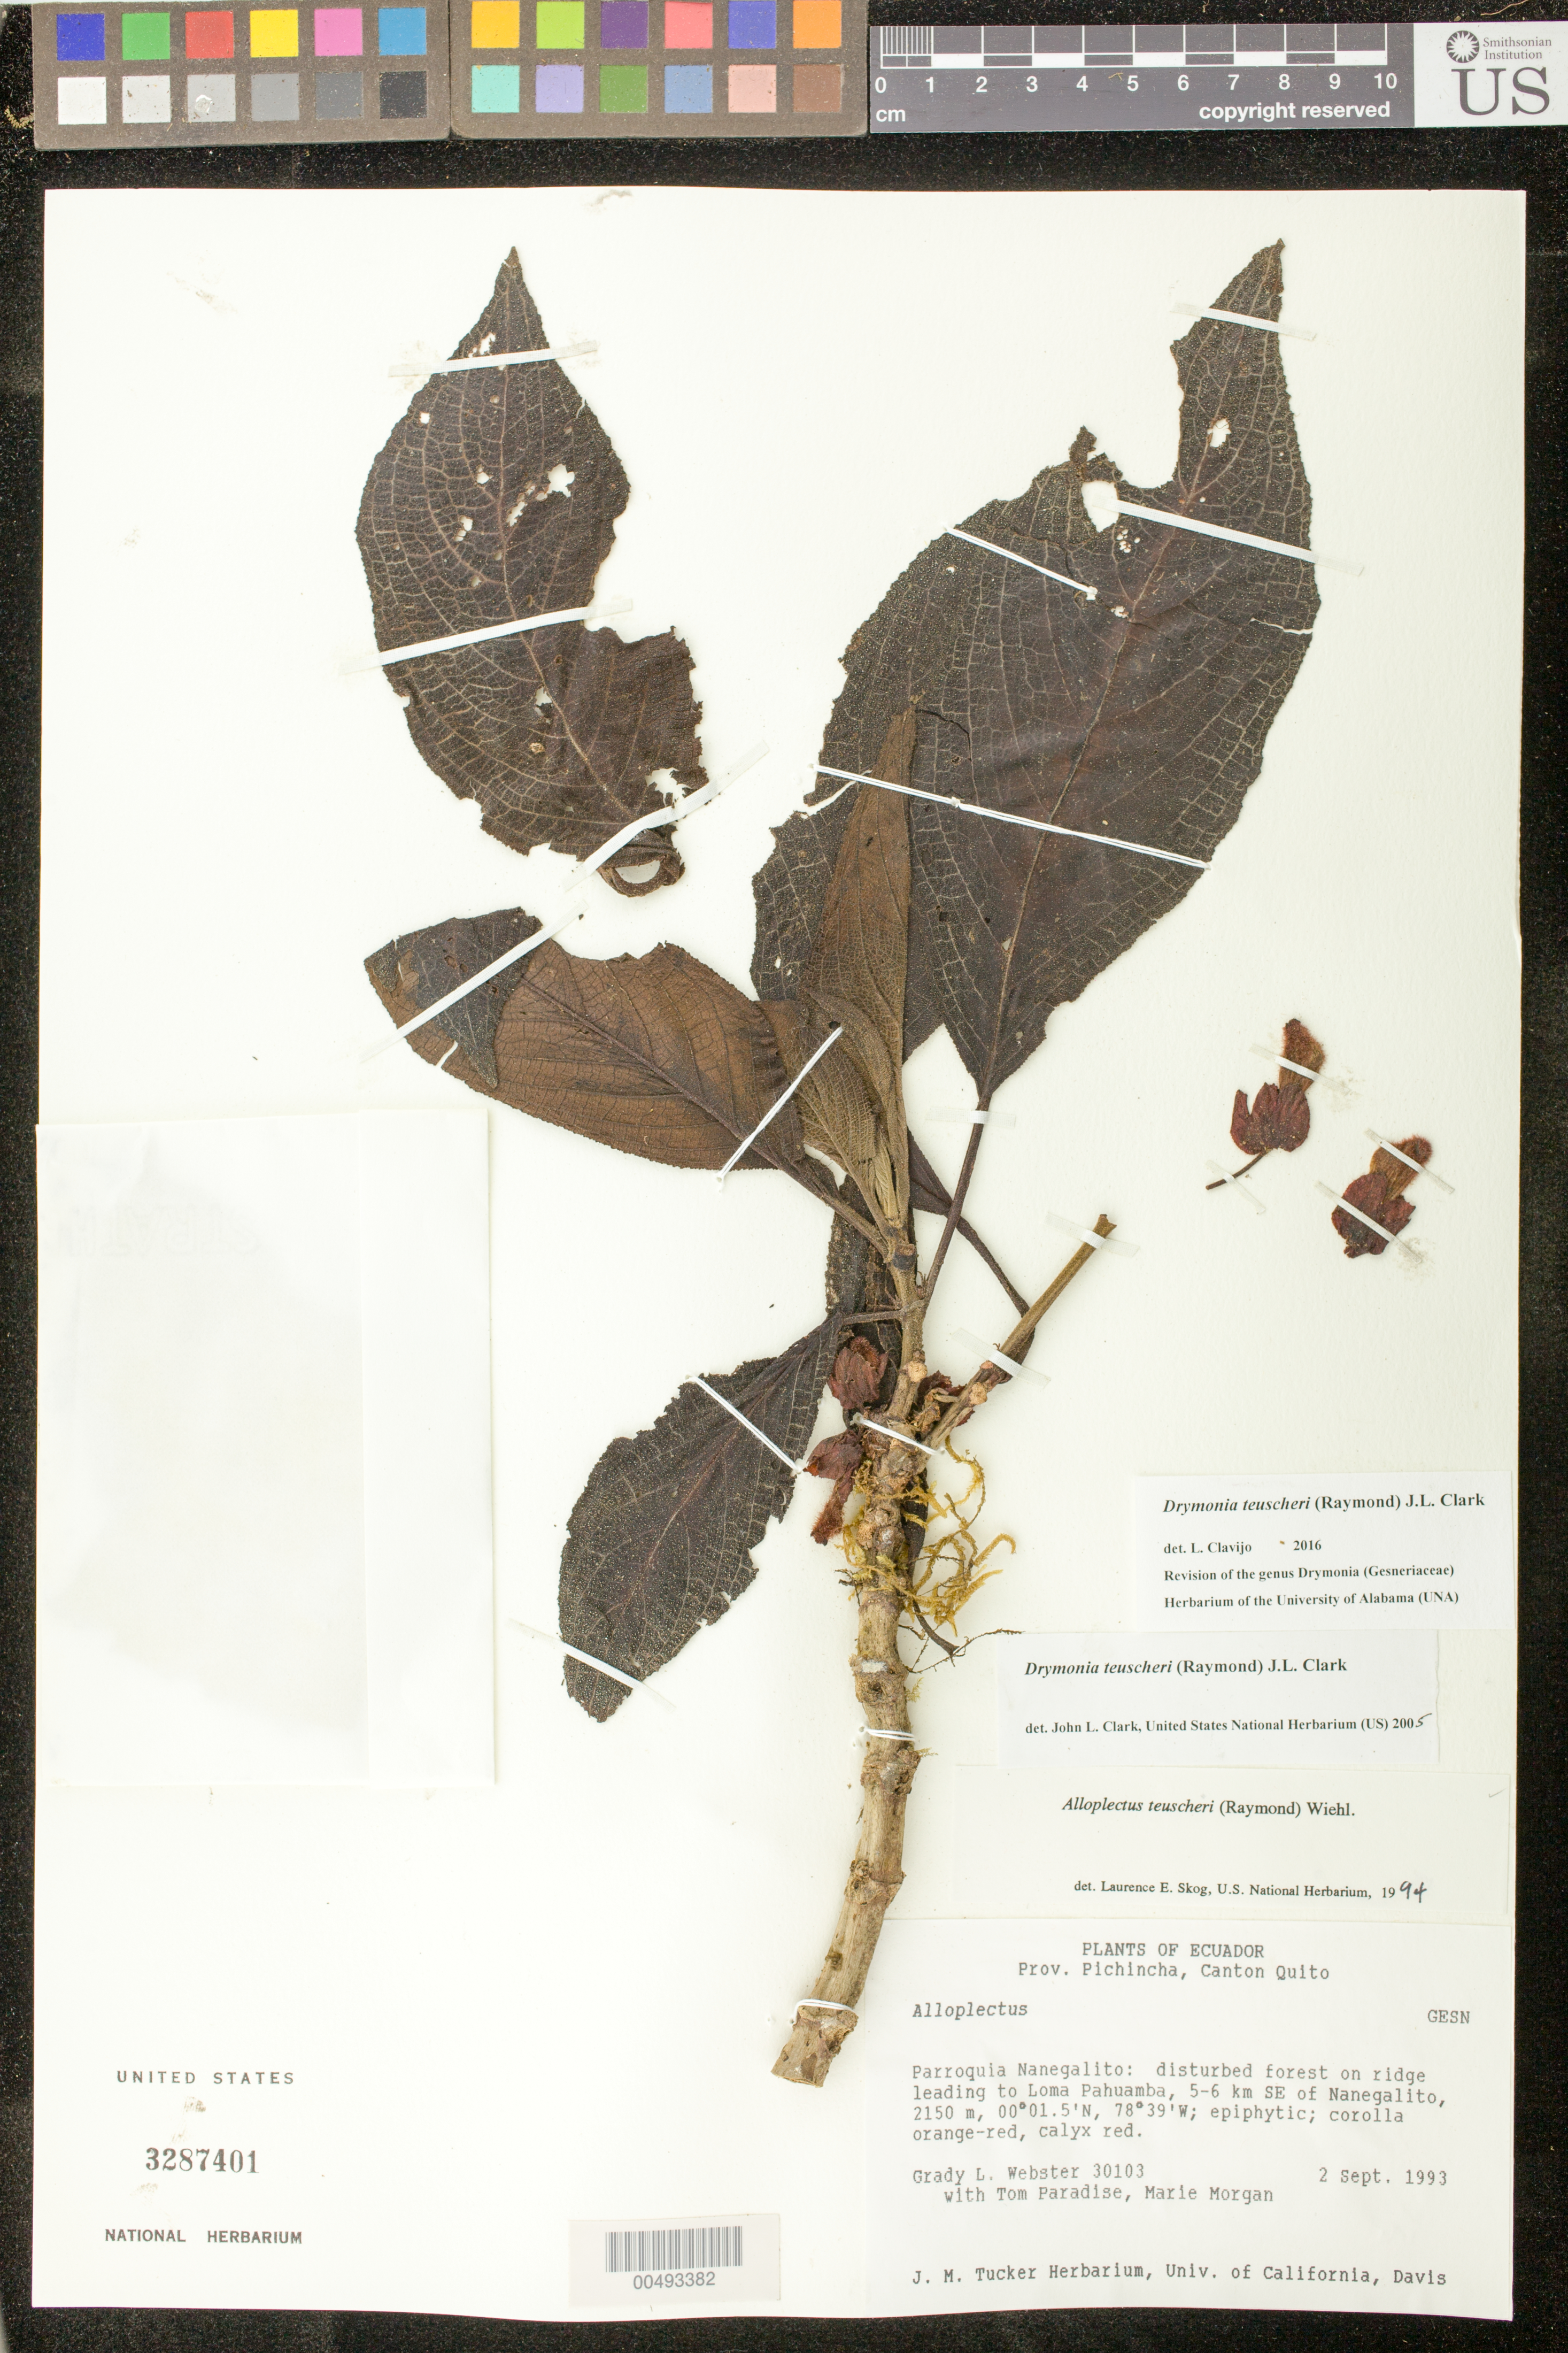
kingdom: Plantae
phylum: Tracheophyta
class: Magnoliopsida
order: Lamiales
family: Gesneriaceae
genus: Drymonia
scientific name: Drymonia teuscheri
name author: (Raymond) J.L. Clark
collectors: G. L. Webster, T. Paradise & M. Morgan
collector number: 30103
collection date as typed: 02 Sep 1993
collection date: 1993-09-02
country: Ecuador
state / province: Pichincha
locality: Canton Quito, Parroquia Nanegalito: disturbed forest on ridge leading to Loma Pahuamba, 5-6 km SE of Nanegalito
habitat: Disturbed forest on ridge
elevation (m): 2150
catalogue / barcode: US 3287401